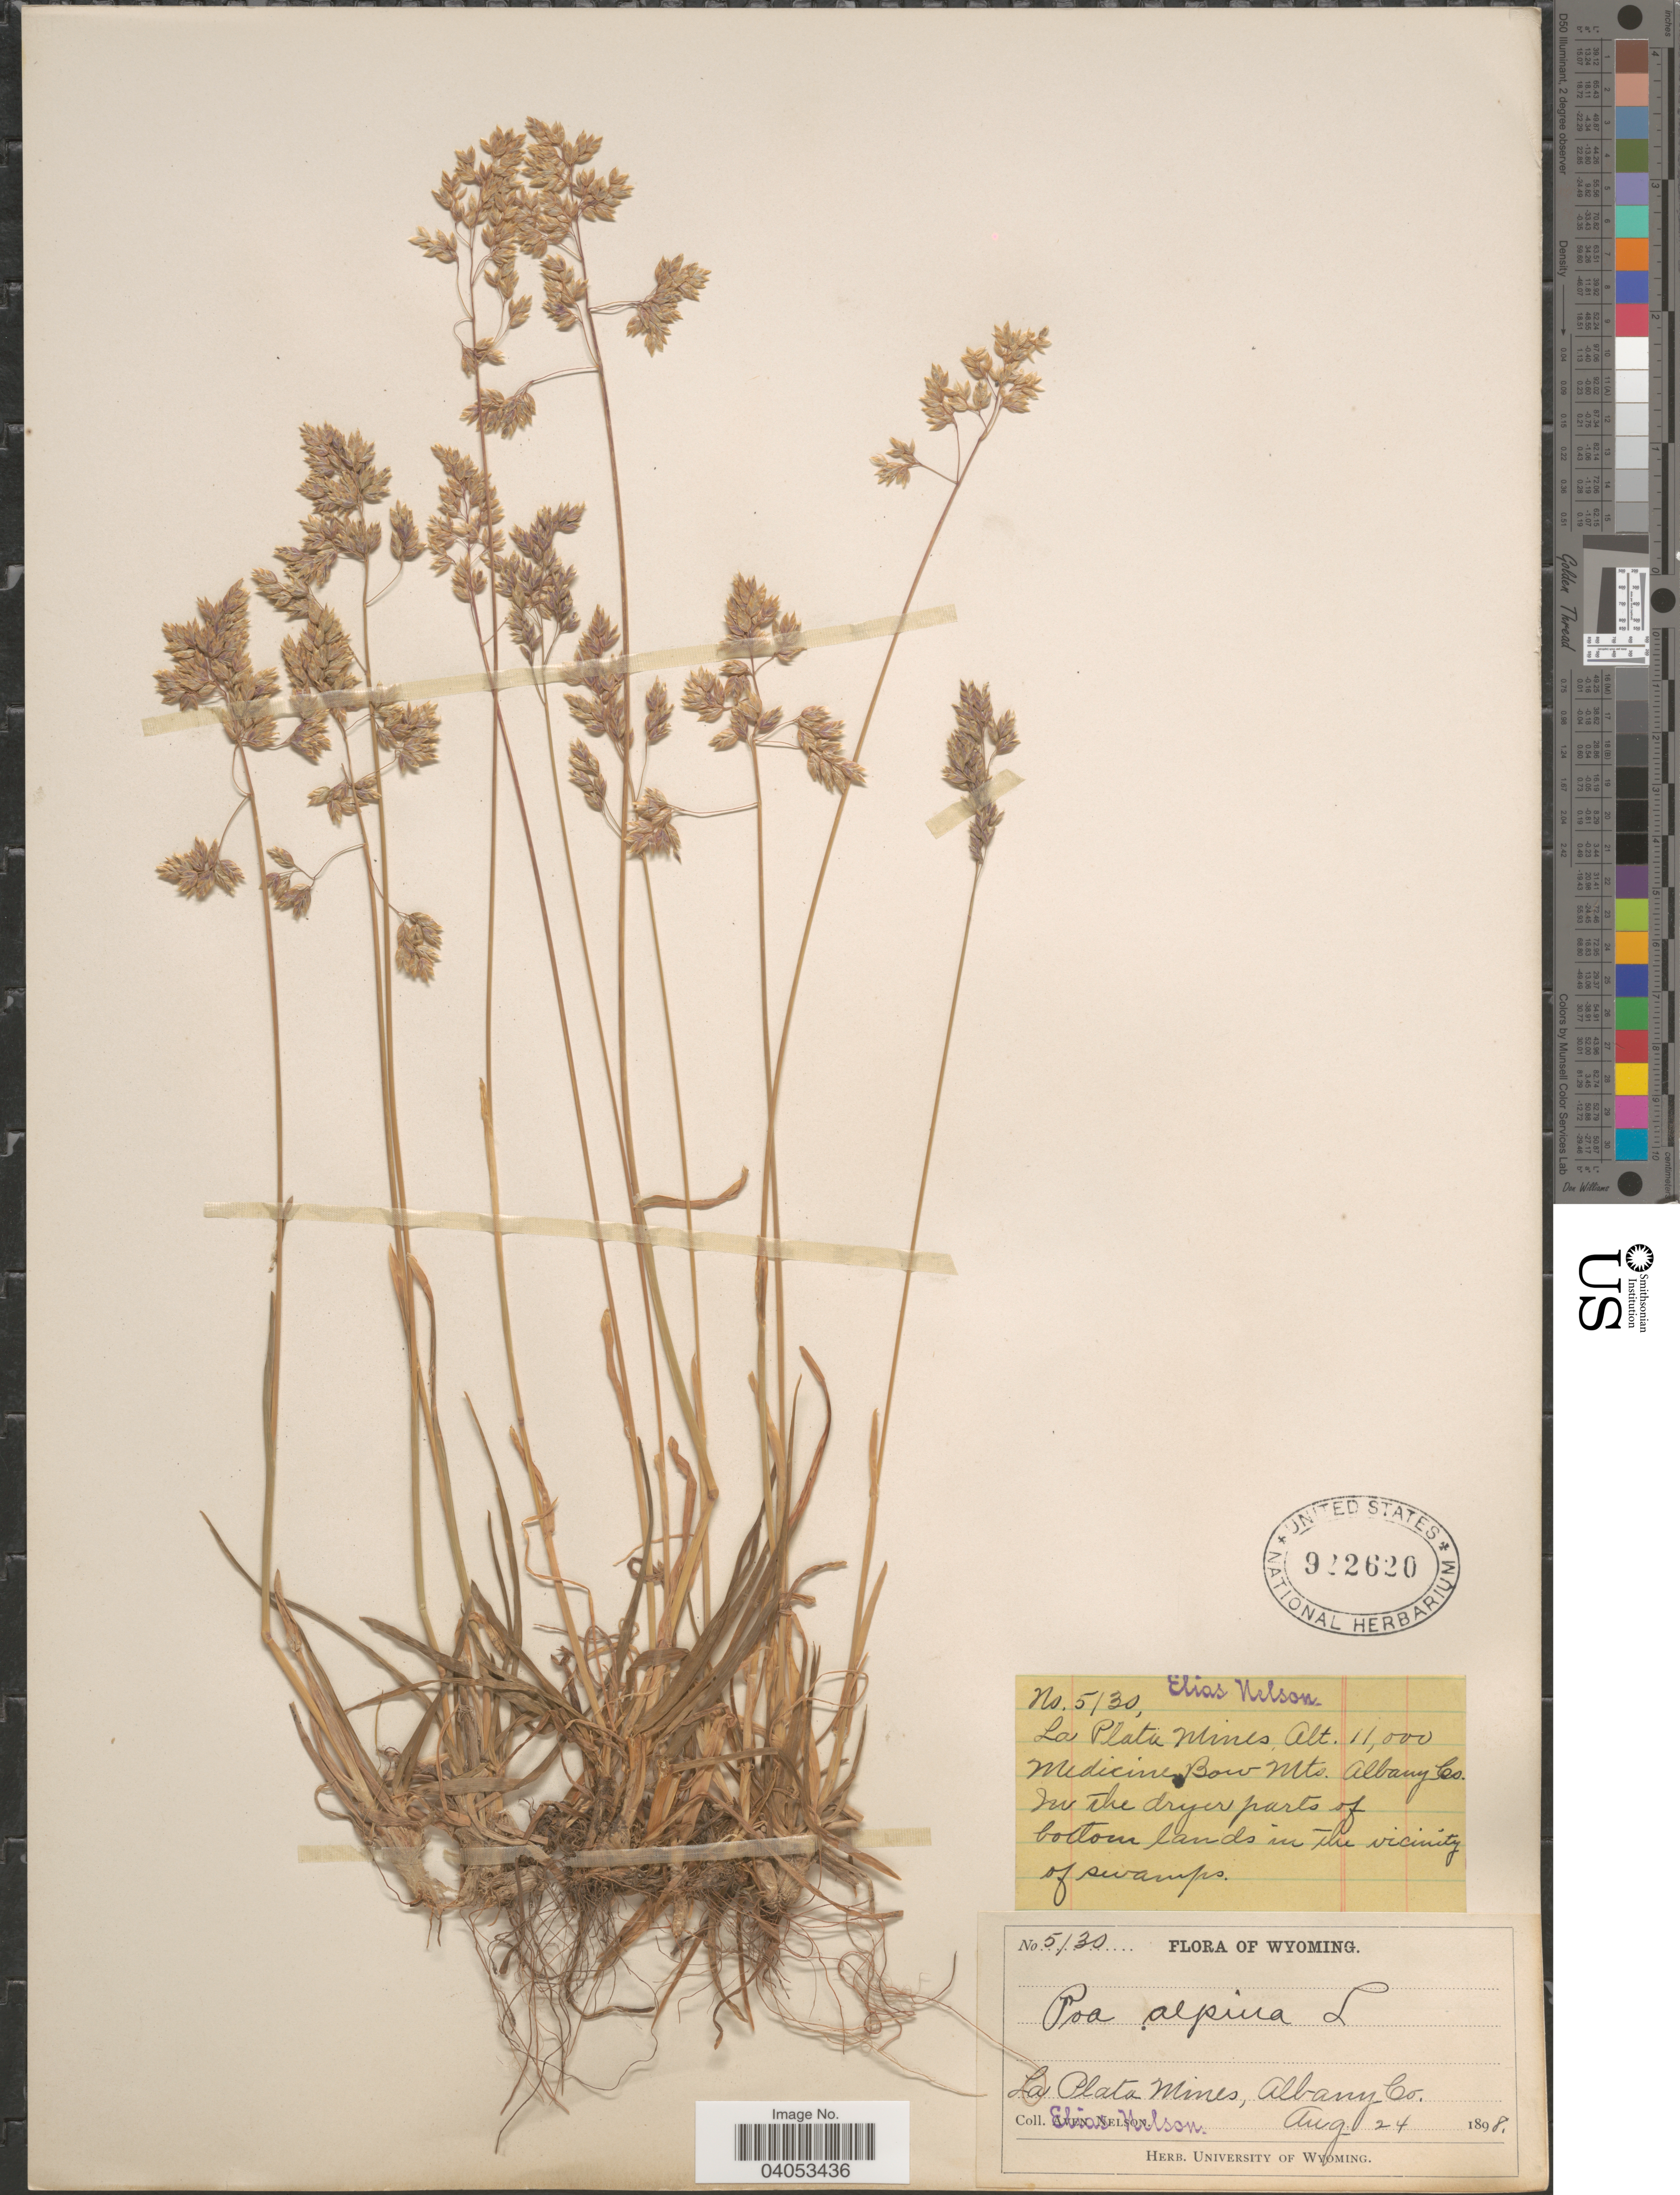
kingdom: Plantae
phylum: Tracheophyta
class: Liliopsida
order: Poales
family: Poaceae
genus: Poa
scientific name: Poa alpina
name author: L.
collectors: E. Nelson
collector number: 5130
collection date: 1898-08-24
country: United States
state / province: Wyoming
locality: La Plata Mines, Medicine Bow Mts. Albany Co. In the dryer parts of bottom lands in the vicinity of swamps.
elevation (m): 3353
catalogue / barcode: US 922620